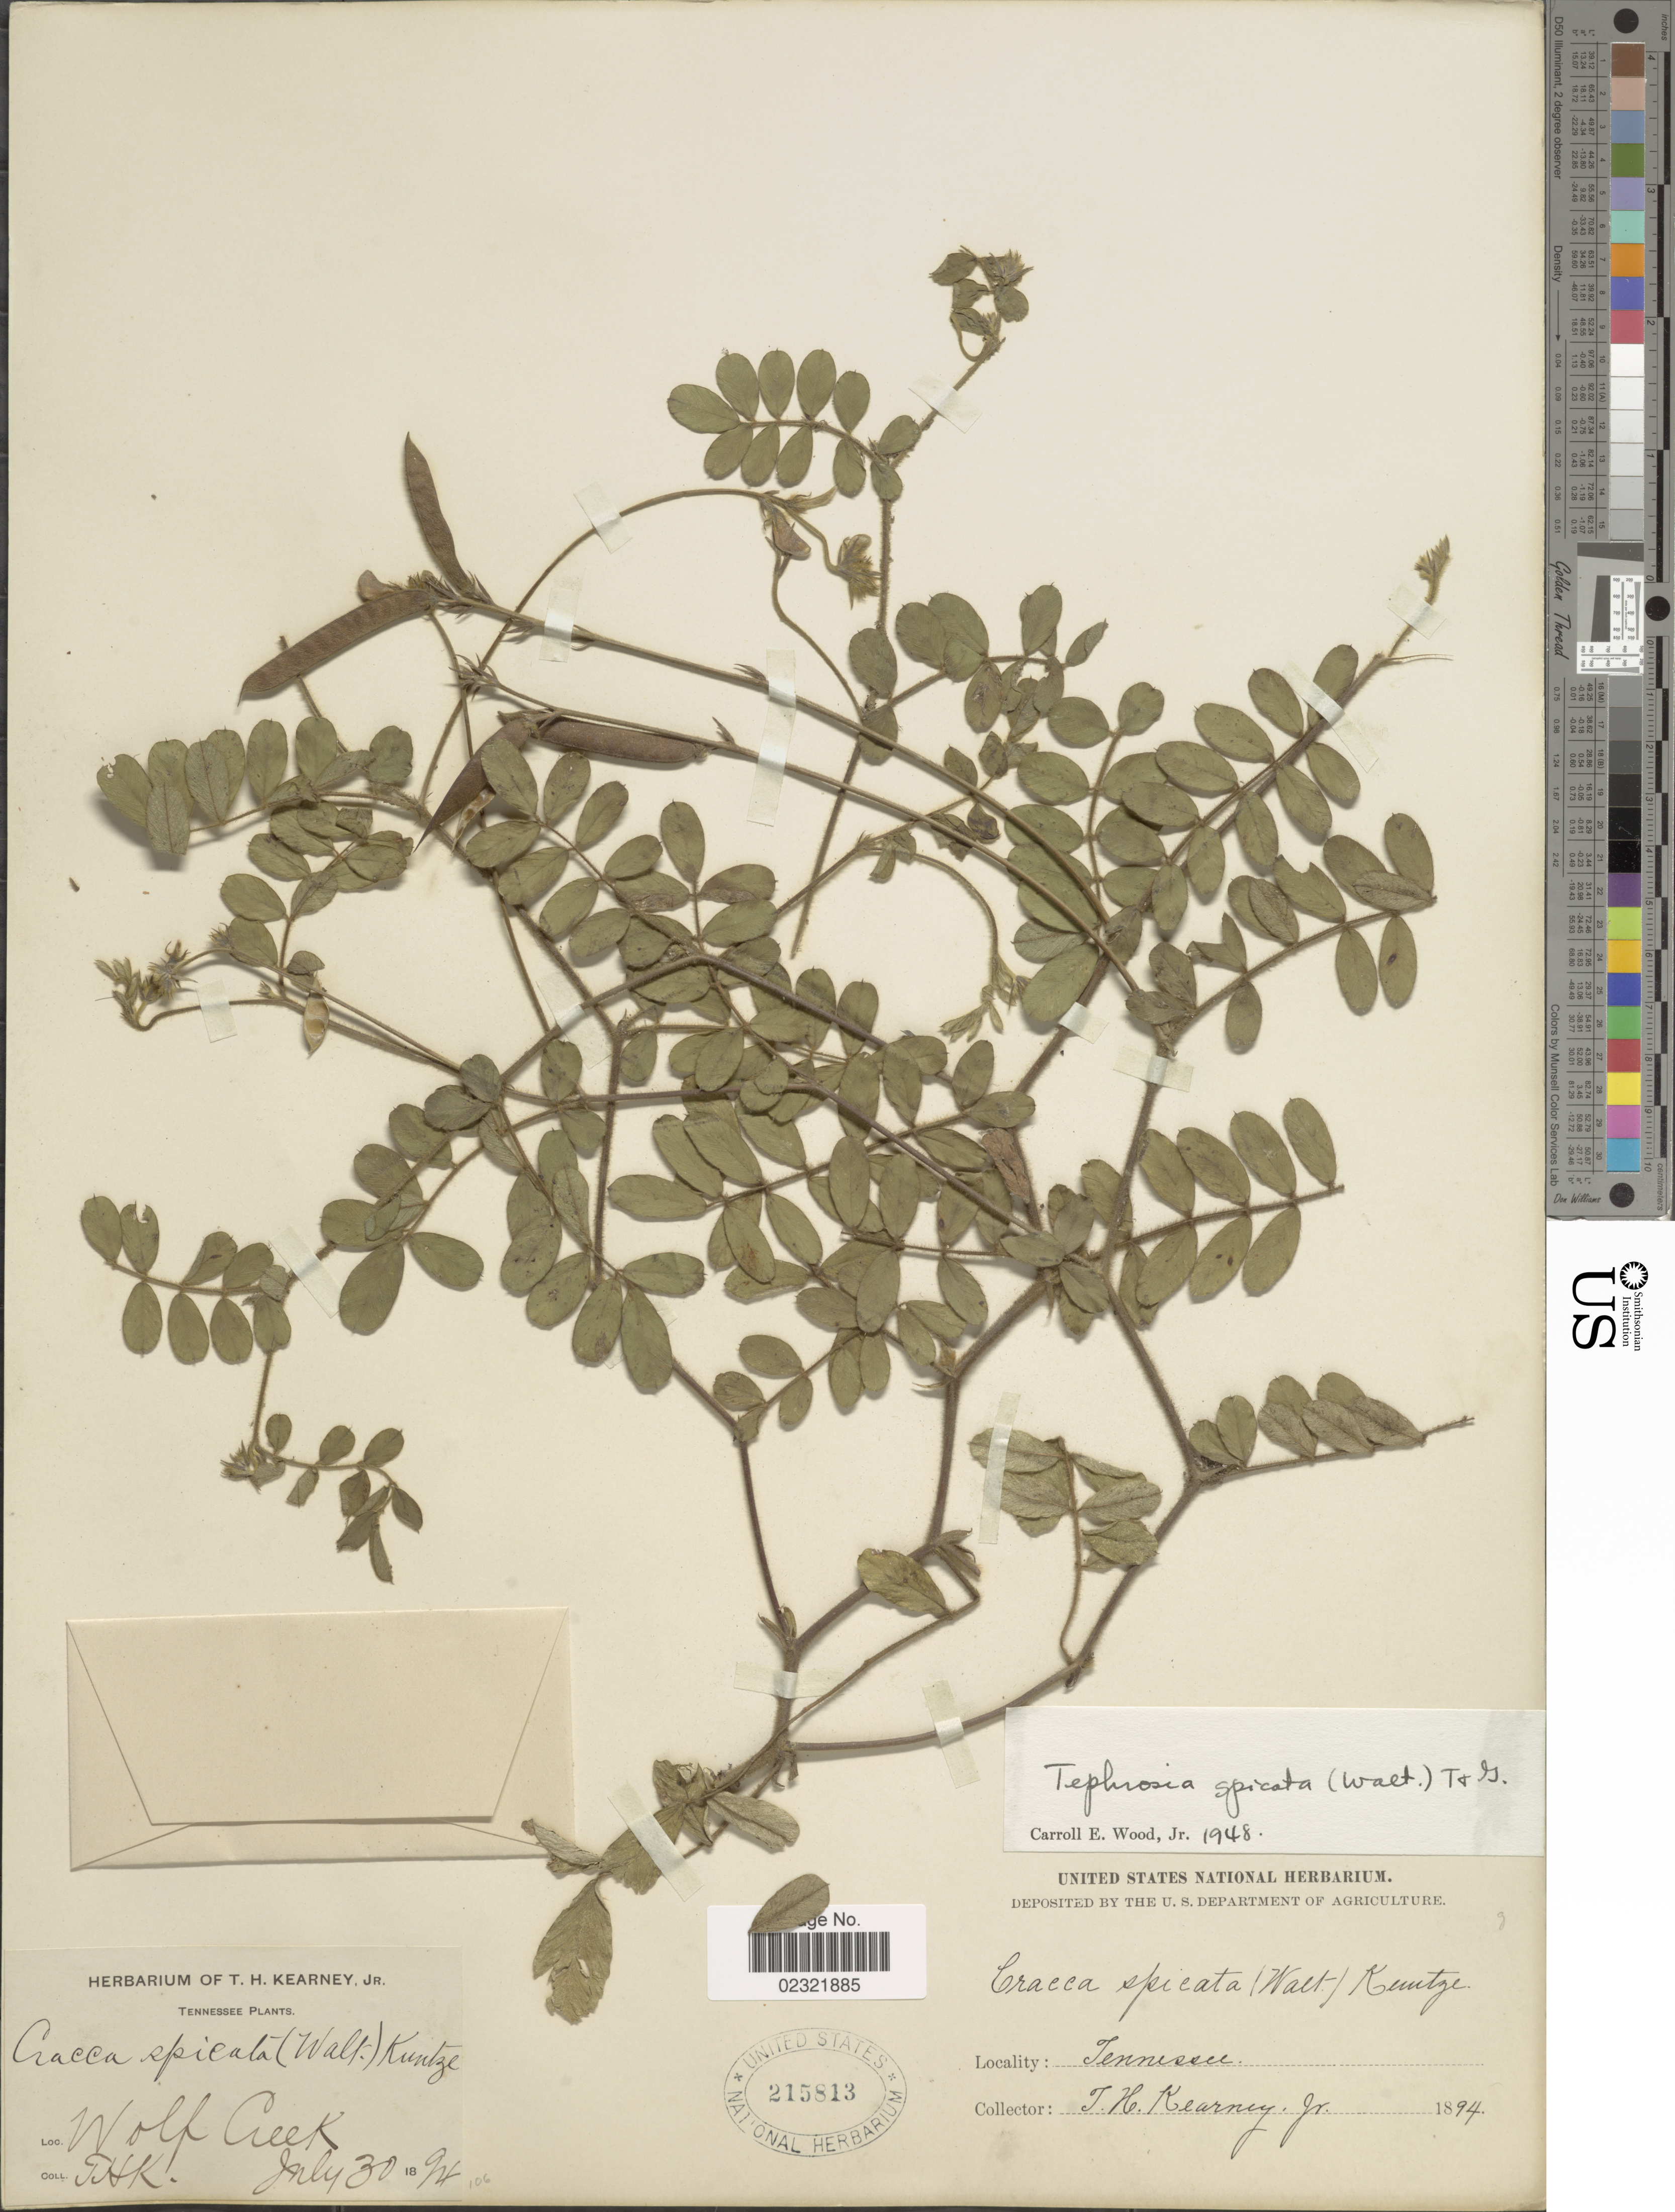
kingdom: Plantae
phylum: Tracheophyta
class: Magnoliopsida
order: Fabales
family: Fabaceae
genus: Tephrosia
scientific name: Tephrosia spicata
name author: (Walter) Torr. & A. Gray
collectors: T. H. Kearney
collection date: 1894-07-30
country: United States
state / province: Tennessee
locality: Wolf Creek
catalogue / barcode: US 215813